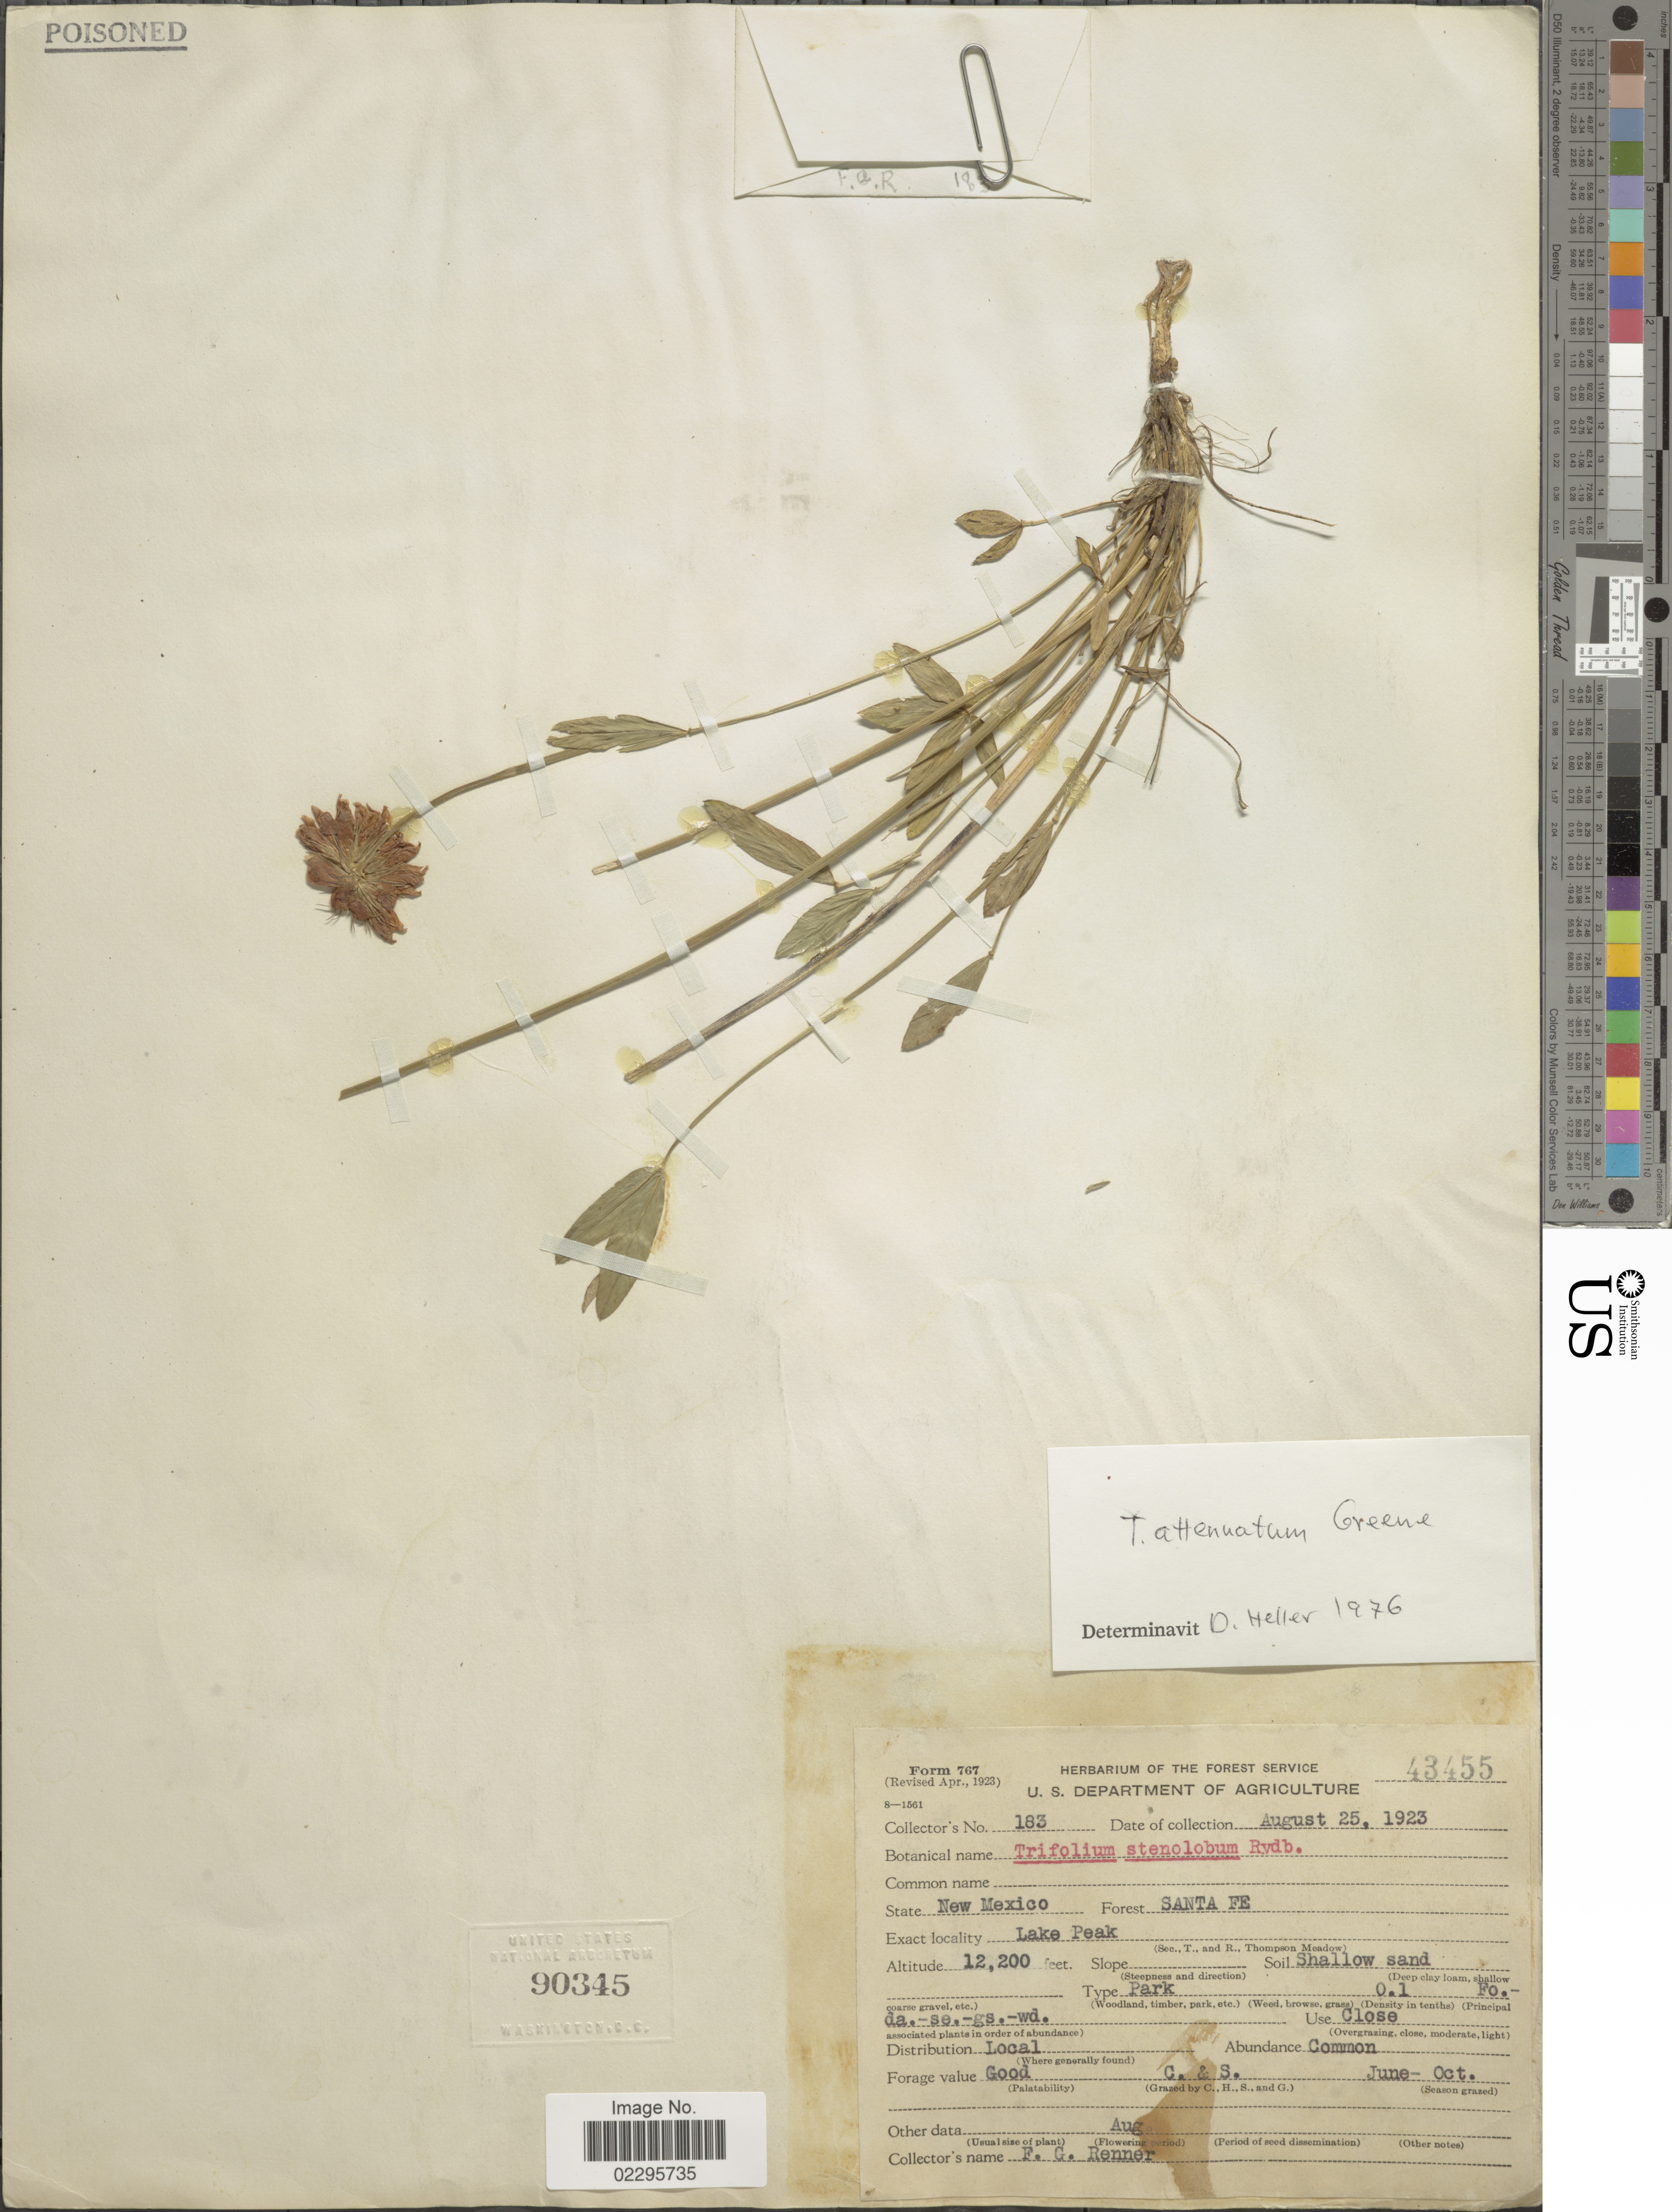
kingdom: Plantae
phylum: Tracheophyta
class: Magnoliopsida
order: Fabales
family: Fabaceae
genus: Trifolium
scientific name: Trifolium attenuatum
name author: Greene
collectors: F. Renner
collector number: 183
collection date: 1923-08-25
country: United States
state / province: New Mexico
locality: Forest Santa Fe, Lake Peak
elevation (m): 3719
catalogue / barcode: US 90345